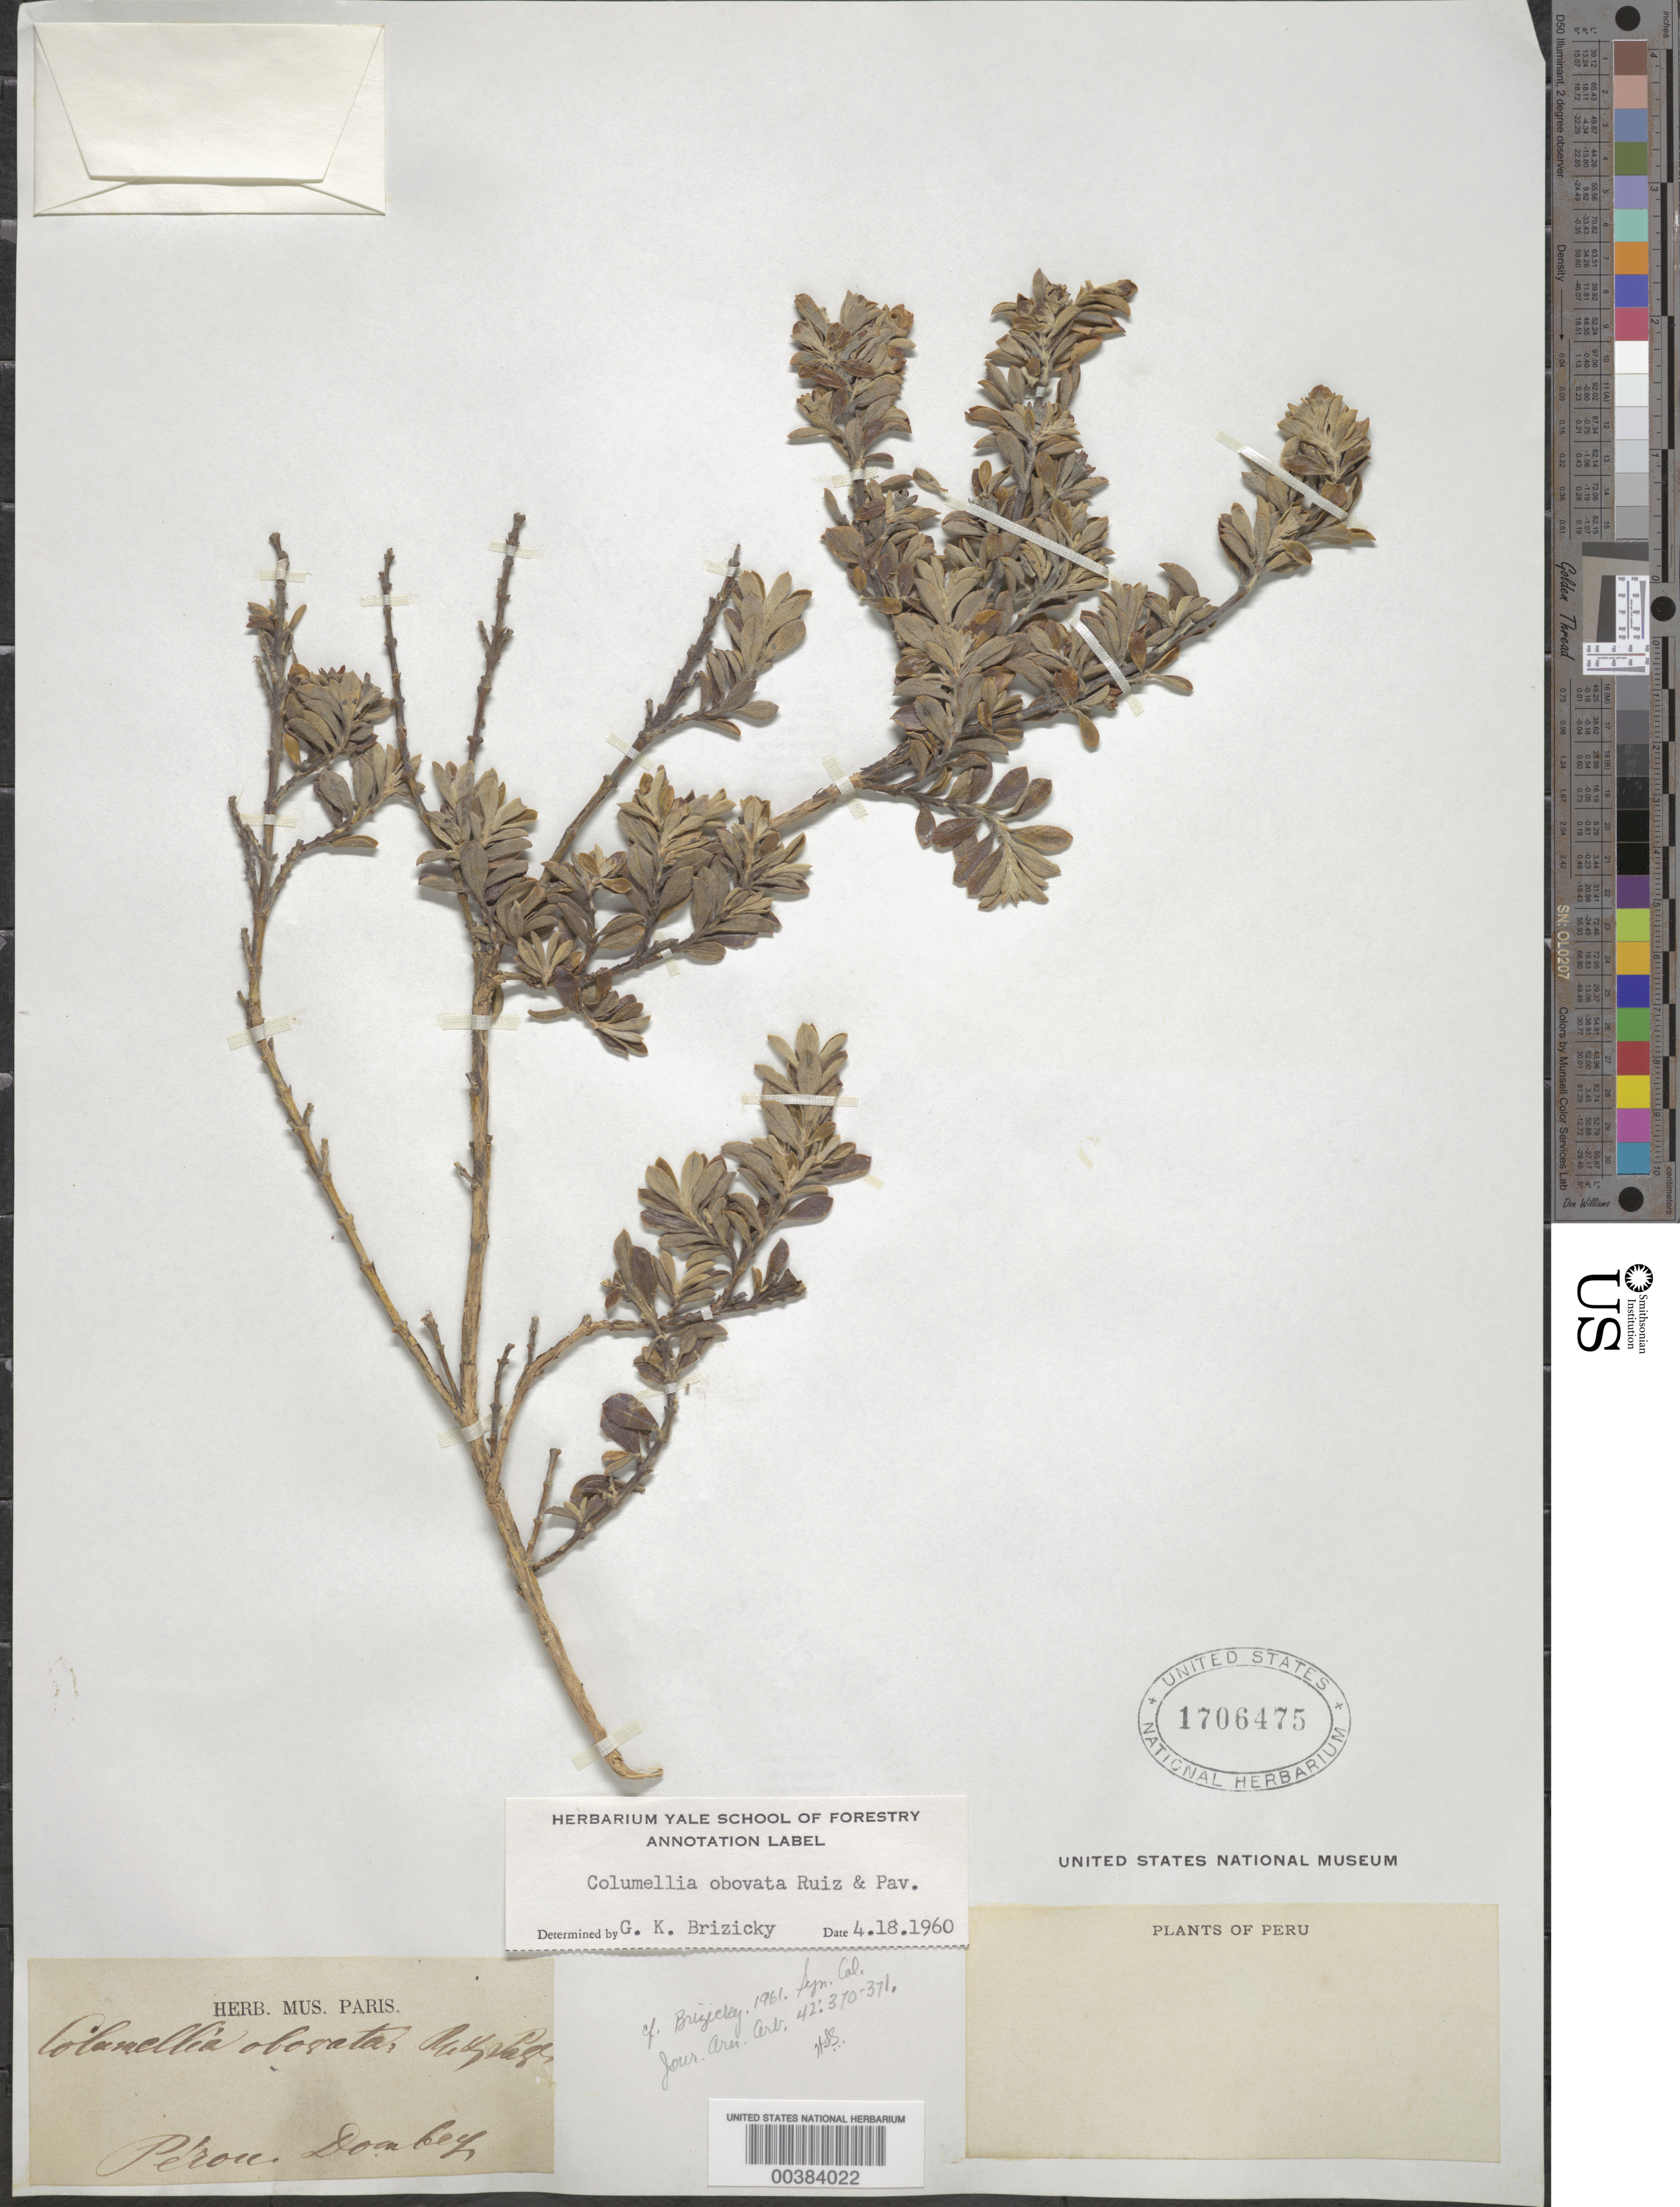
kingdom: Plantae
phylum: Tracheophyta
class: Magnoliopsida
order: Bruniales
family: Columelliaceae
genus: Columellia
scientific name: Columellia obovata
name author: Ruiz & Pav.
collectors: Dombey, --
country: Peru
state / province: San Martín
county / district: Mariscal Cáceres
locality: Rio Huallaga, margen Derecha del; Balsa Probana; dtto. Tocache Nuevo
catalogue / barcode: US 1706475